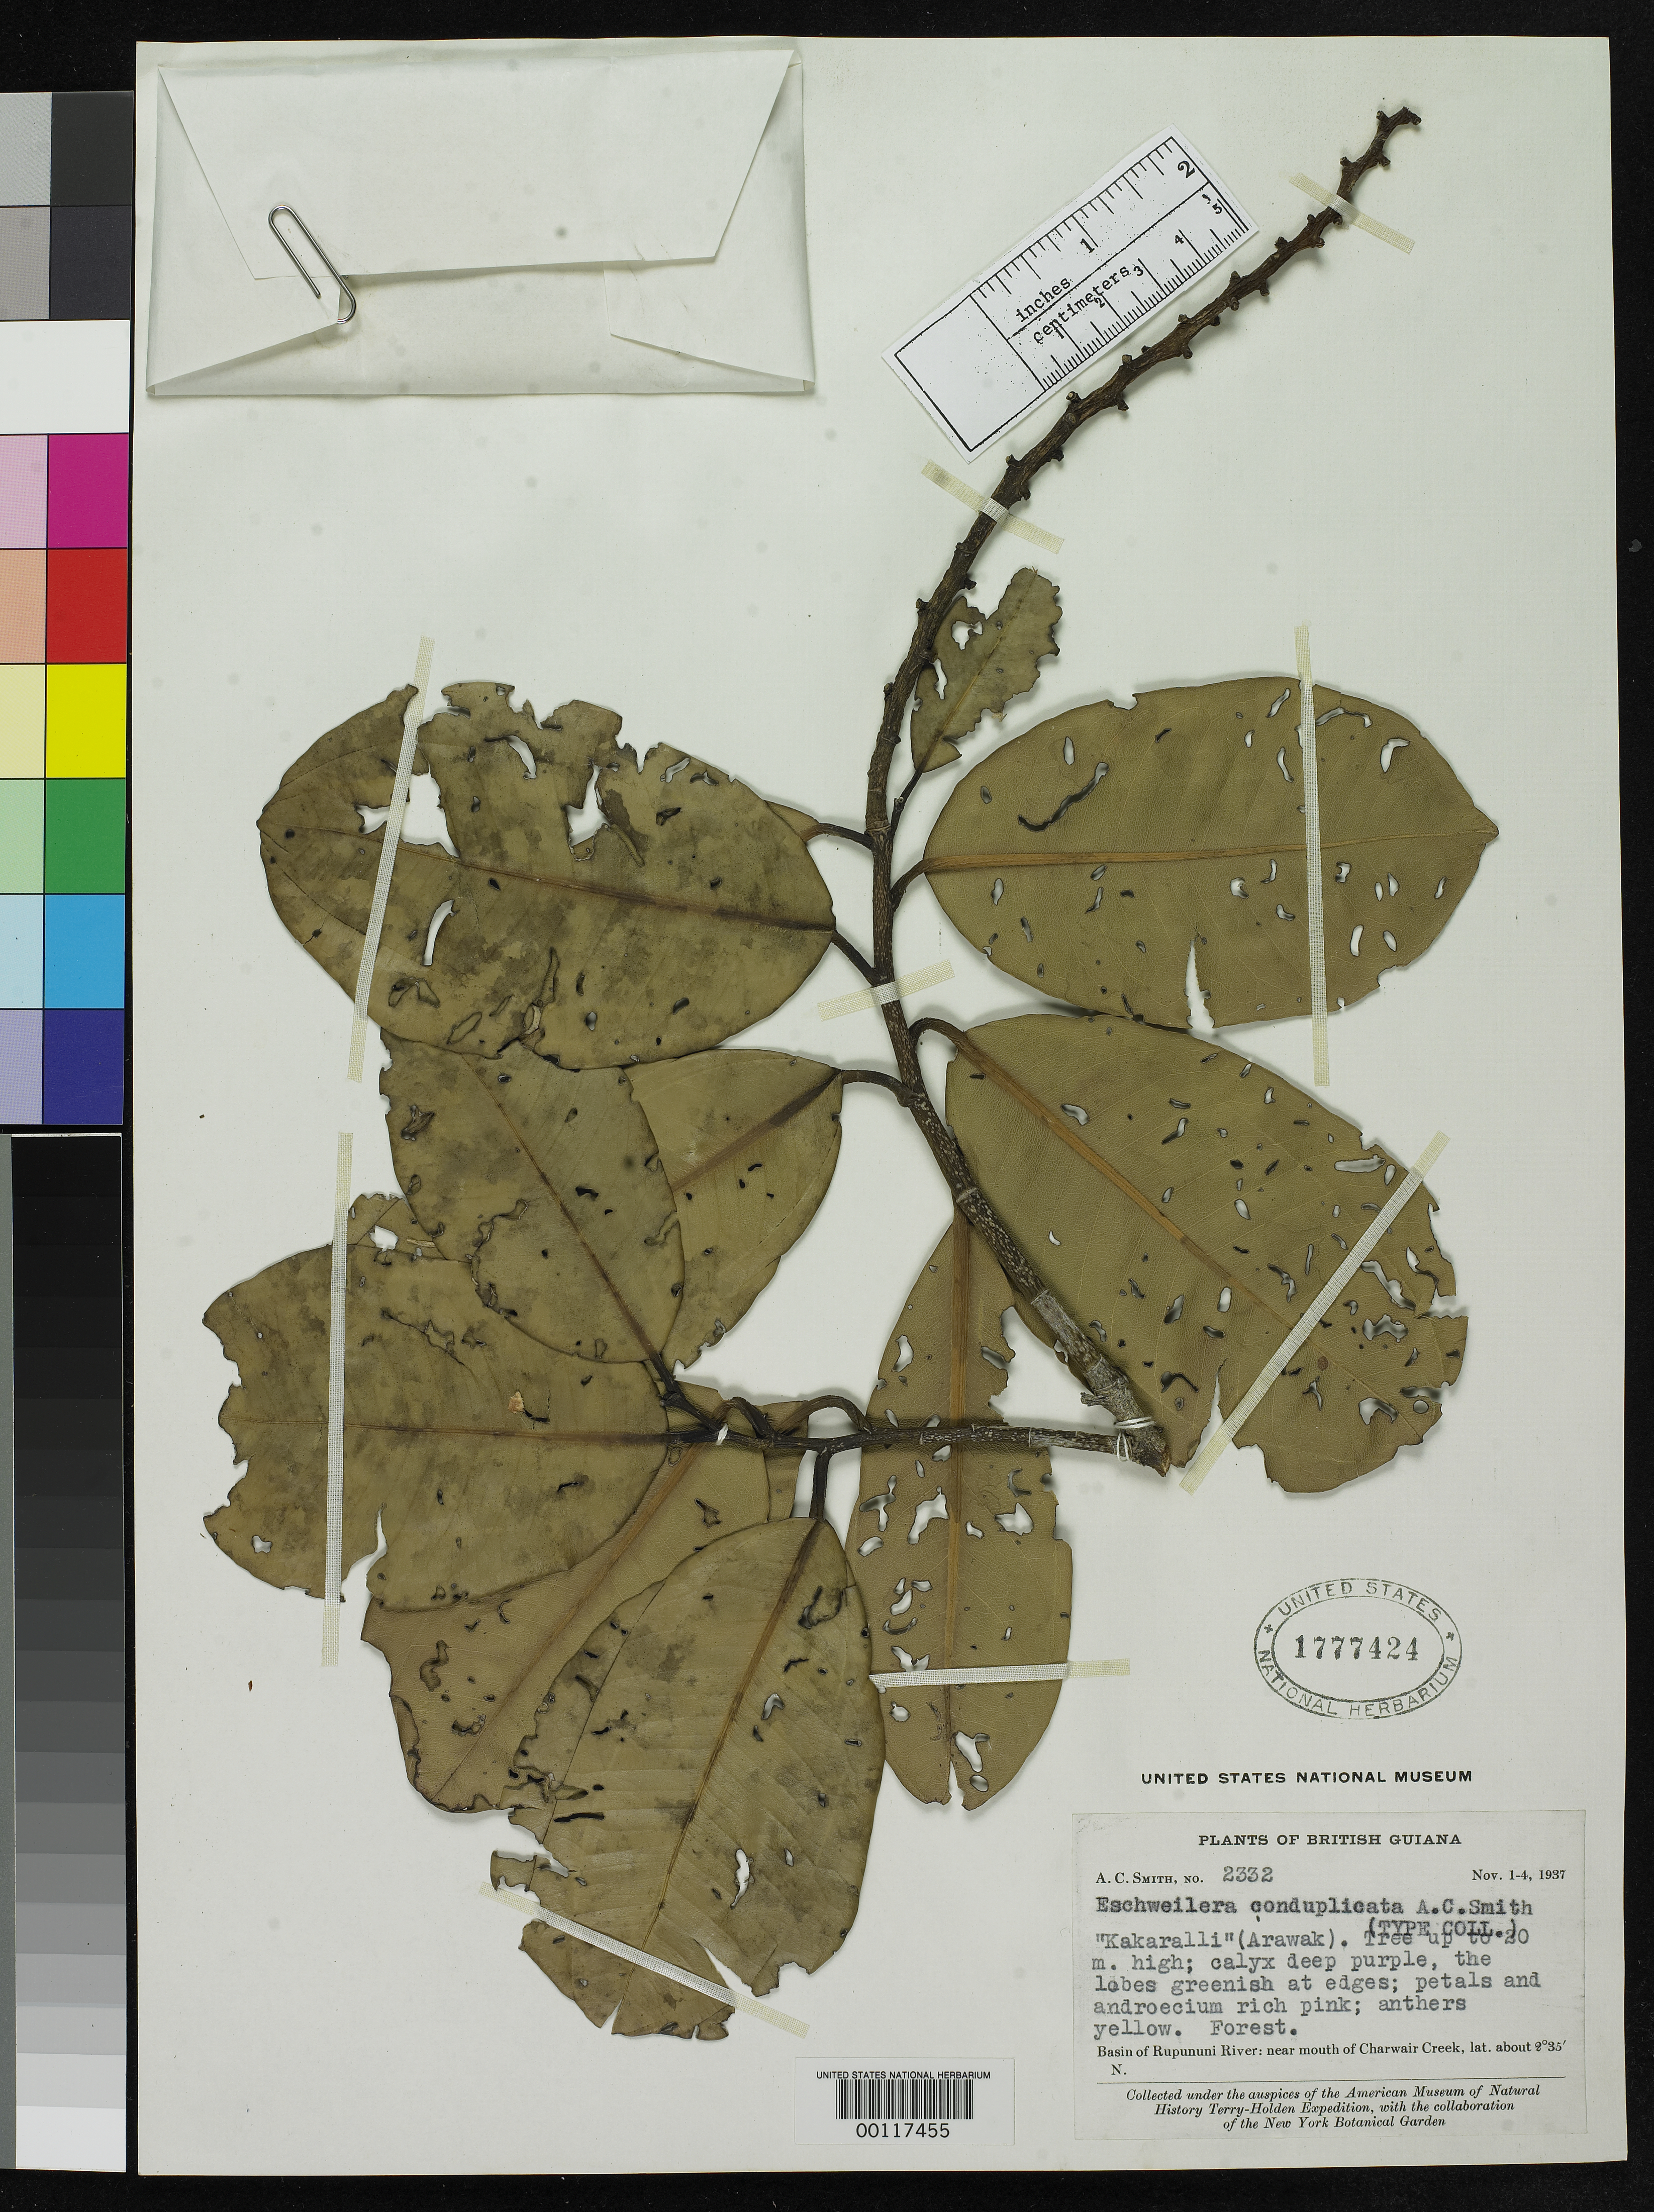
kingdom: Plantae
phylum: Tracheophyta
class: Magnoliopsida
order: Ericales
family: Lecythidaceae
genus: Eschweilera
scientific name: Eschweilera conduplicata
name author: A.C. Sm.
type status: Isotype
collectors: A. C. Smith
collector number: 2332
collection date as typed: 01 Nov 1937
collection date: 1937-11-01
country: Guyana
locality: Kakaralli, Arawak, basin of Rapununi River, near mouth of Charwair Creek.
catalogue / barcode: US 1777424